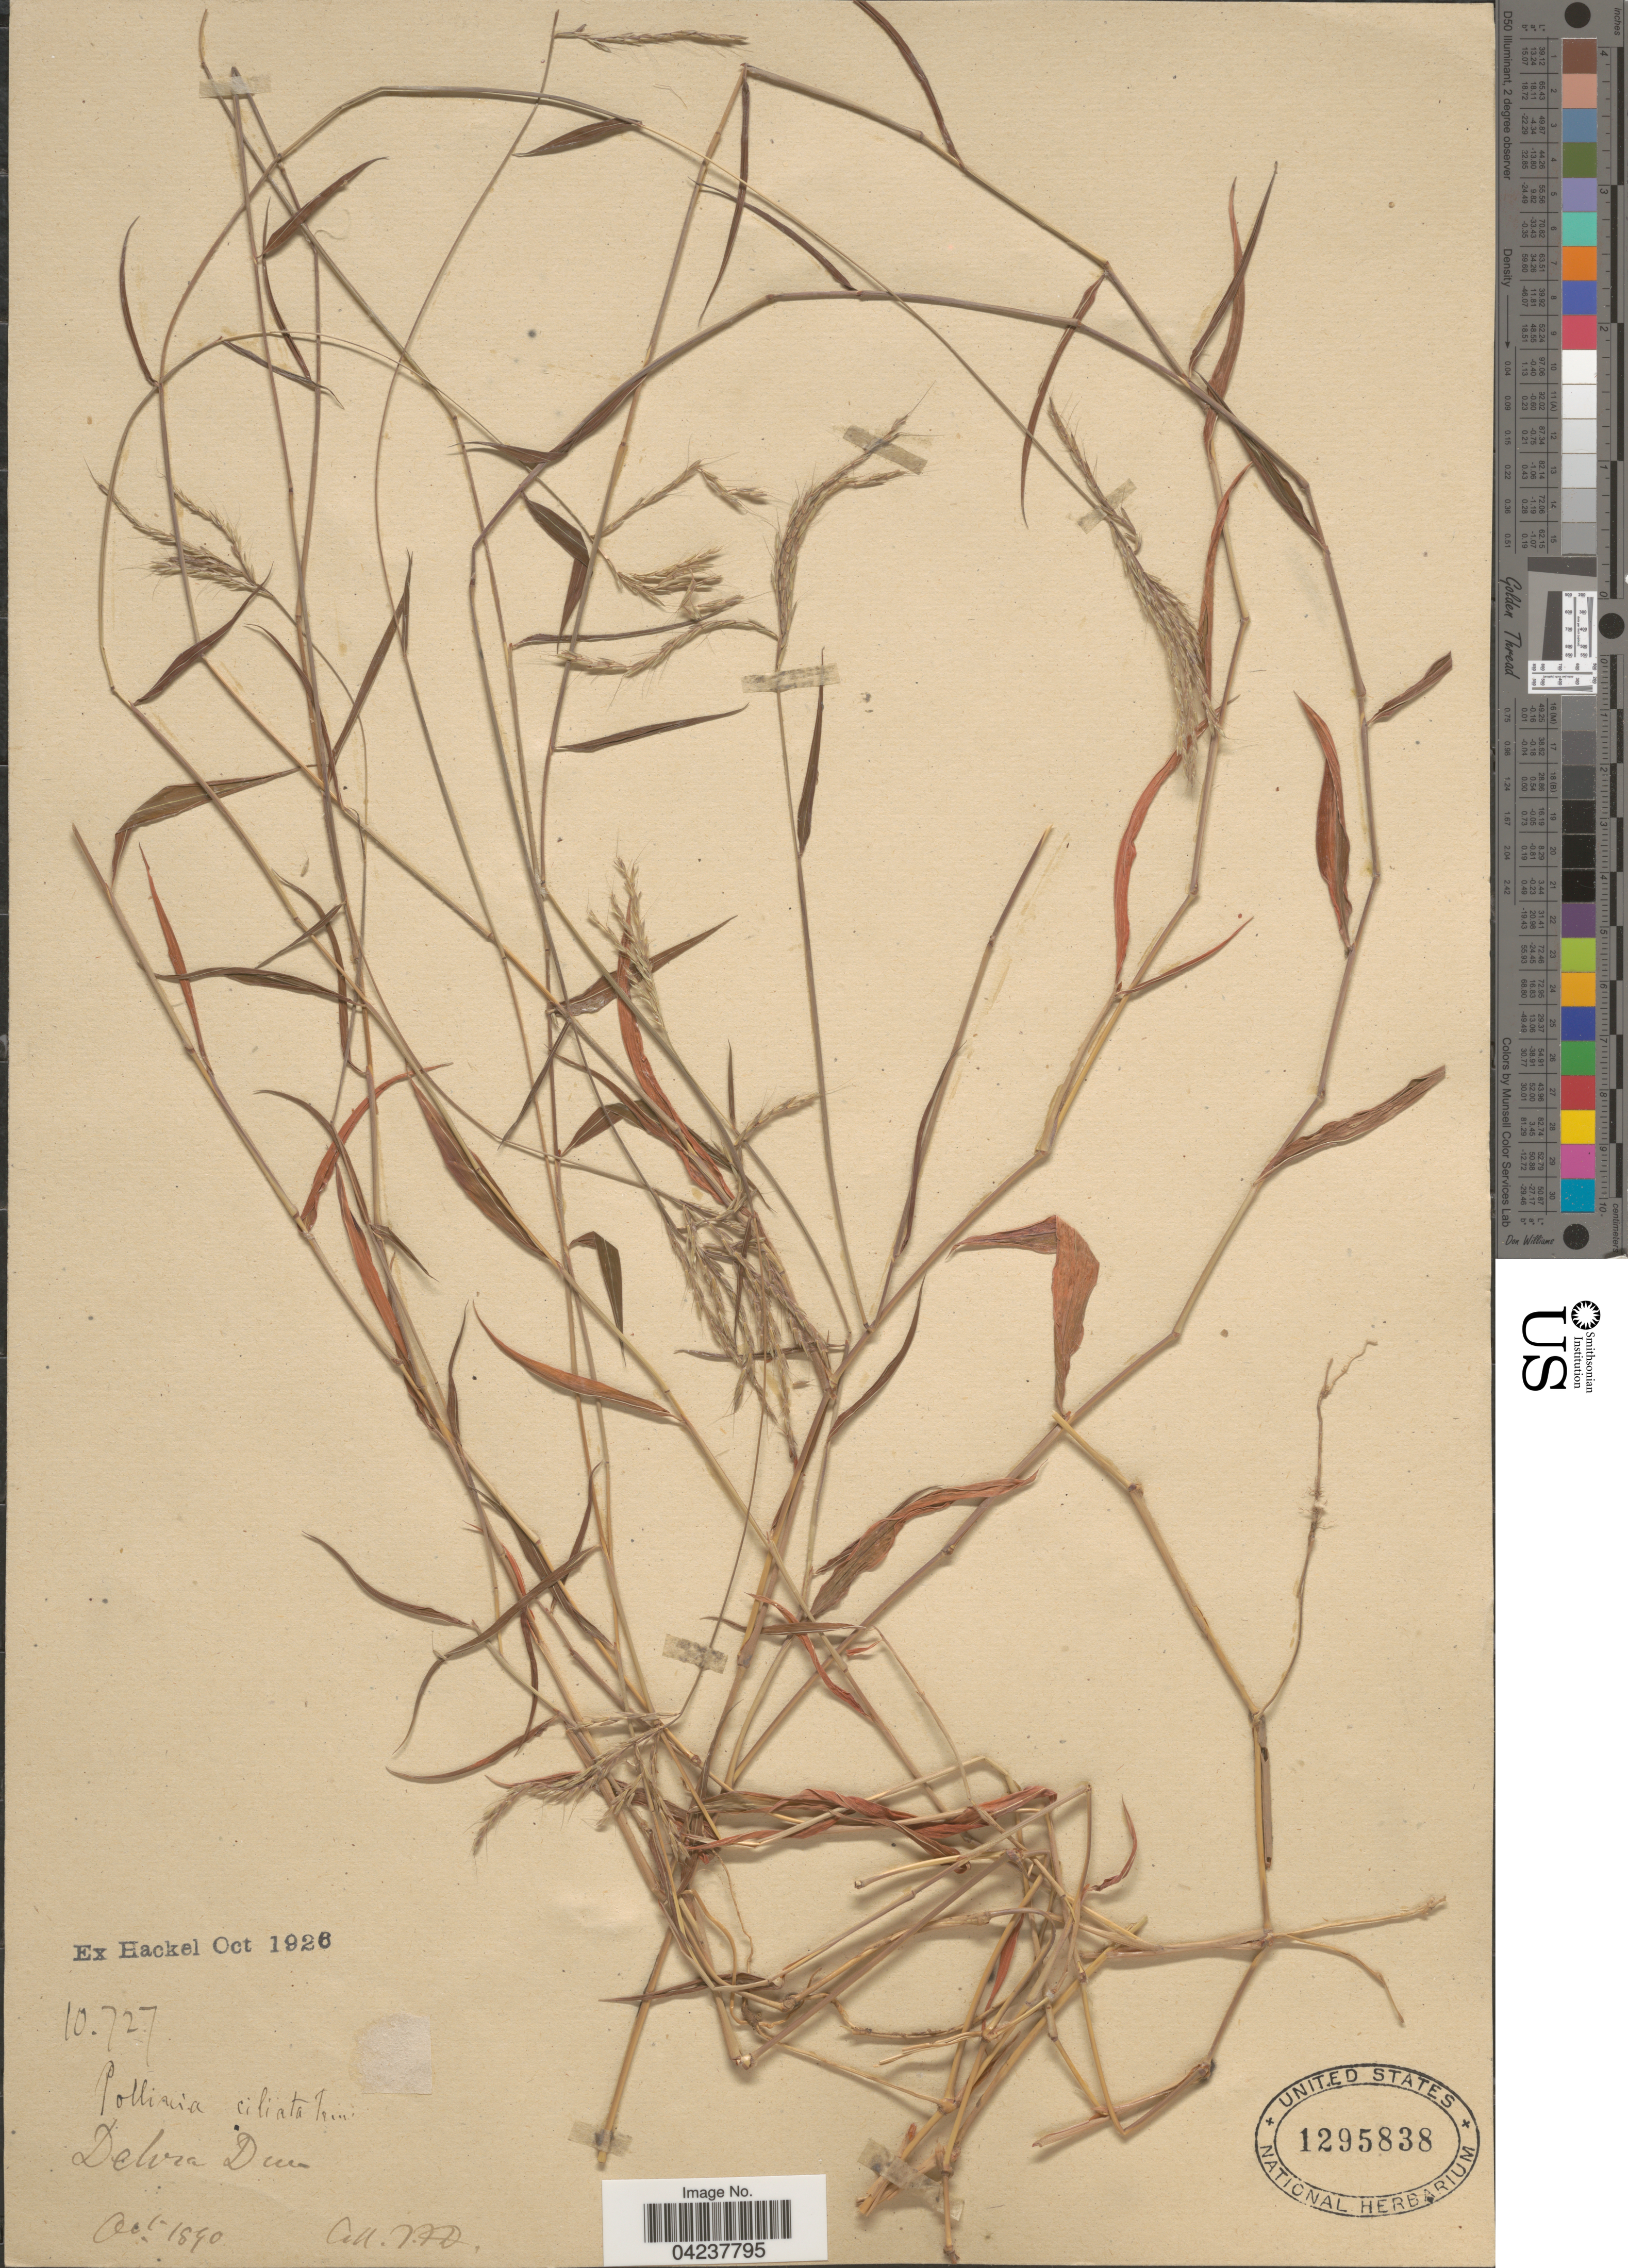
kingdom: Plantae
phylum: Tracheophyta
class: Liliopsida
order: Poales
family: Poaceae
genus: Microstegium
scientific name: Microstegium ciliatum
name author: (Trin.) A. Camus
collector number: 10727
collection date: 1890-10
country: India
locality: Dehra Dun.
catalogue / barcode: US 1295838